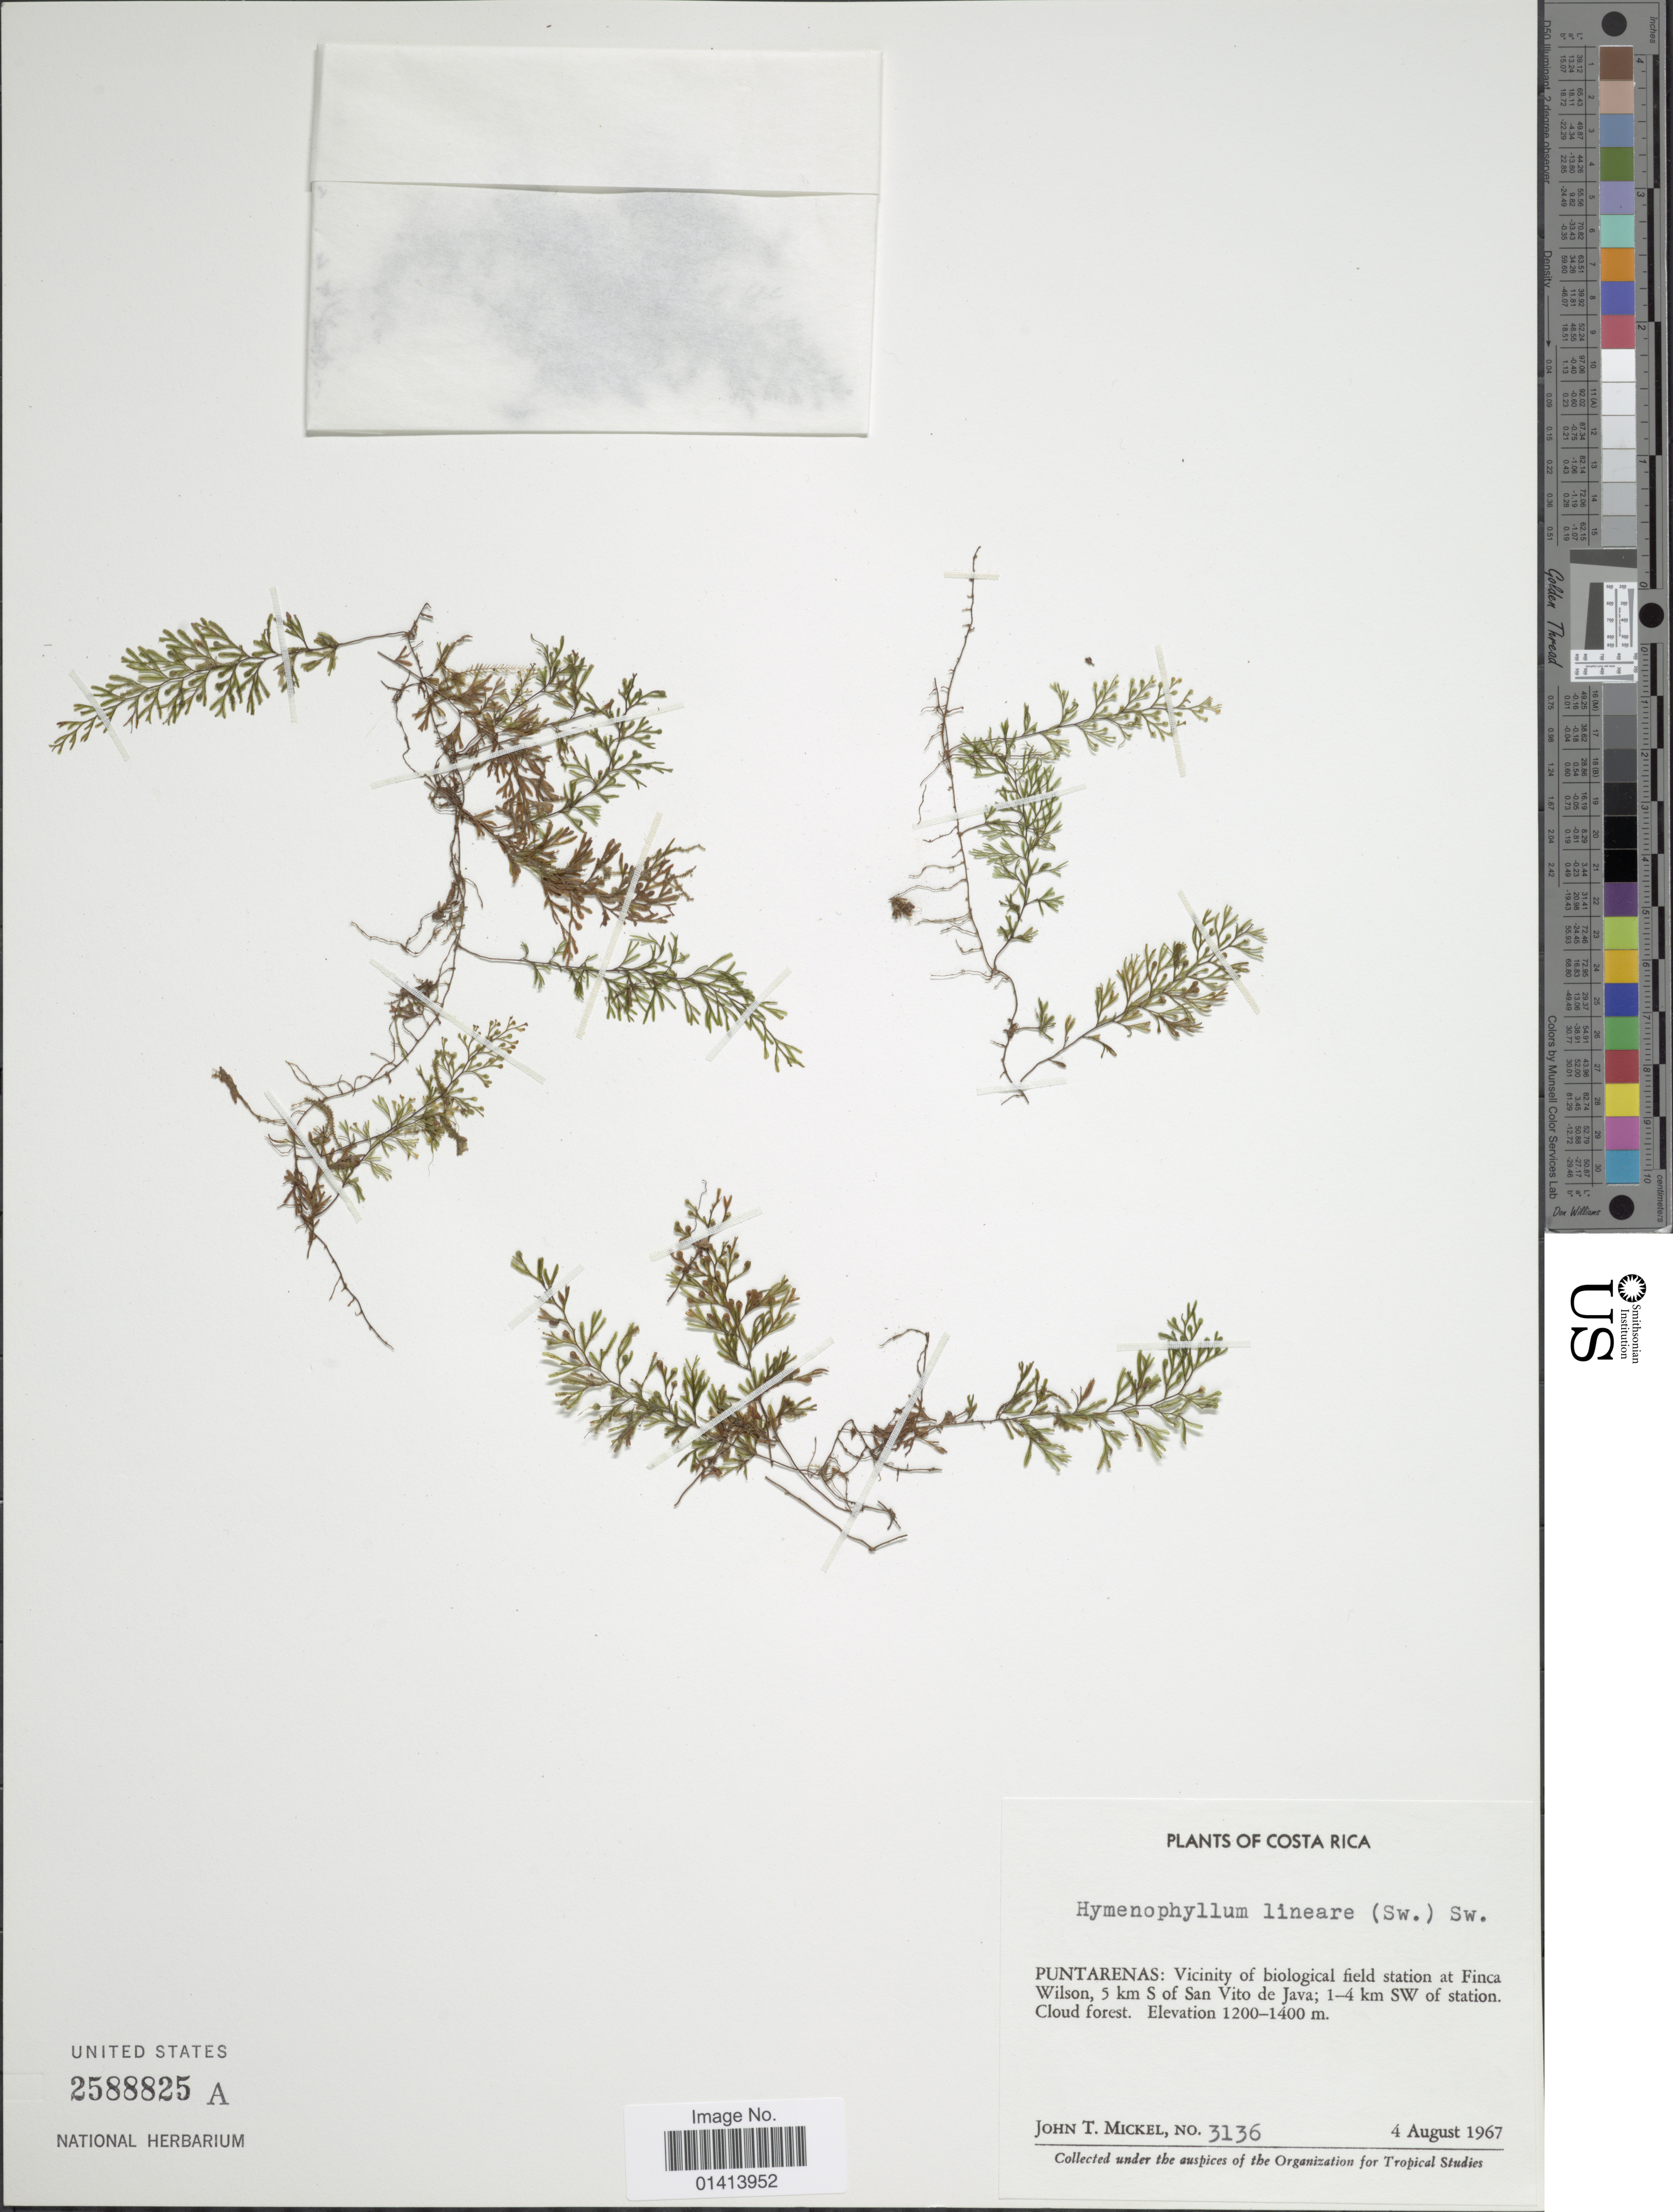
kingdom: Plantae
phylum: Tracheophyta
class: Polypodiopsida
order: Hymenophyllales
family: Hymenophyllaceae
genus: Hymenophyllum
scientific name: Hymenophyllum lineare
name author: (Sw.) Sw.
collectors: J. T. Mickel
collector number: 3136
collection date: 1967-08-04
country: Costa Rica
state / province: Puntarenas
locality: Vicinity of biological field station at Finca Wilson, 5 km S of San Vito de Java; 1-4 km SW of station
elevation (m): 1200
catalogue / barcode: US 2588825A